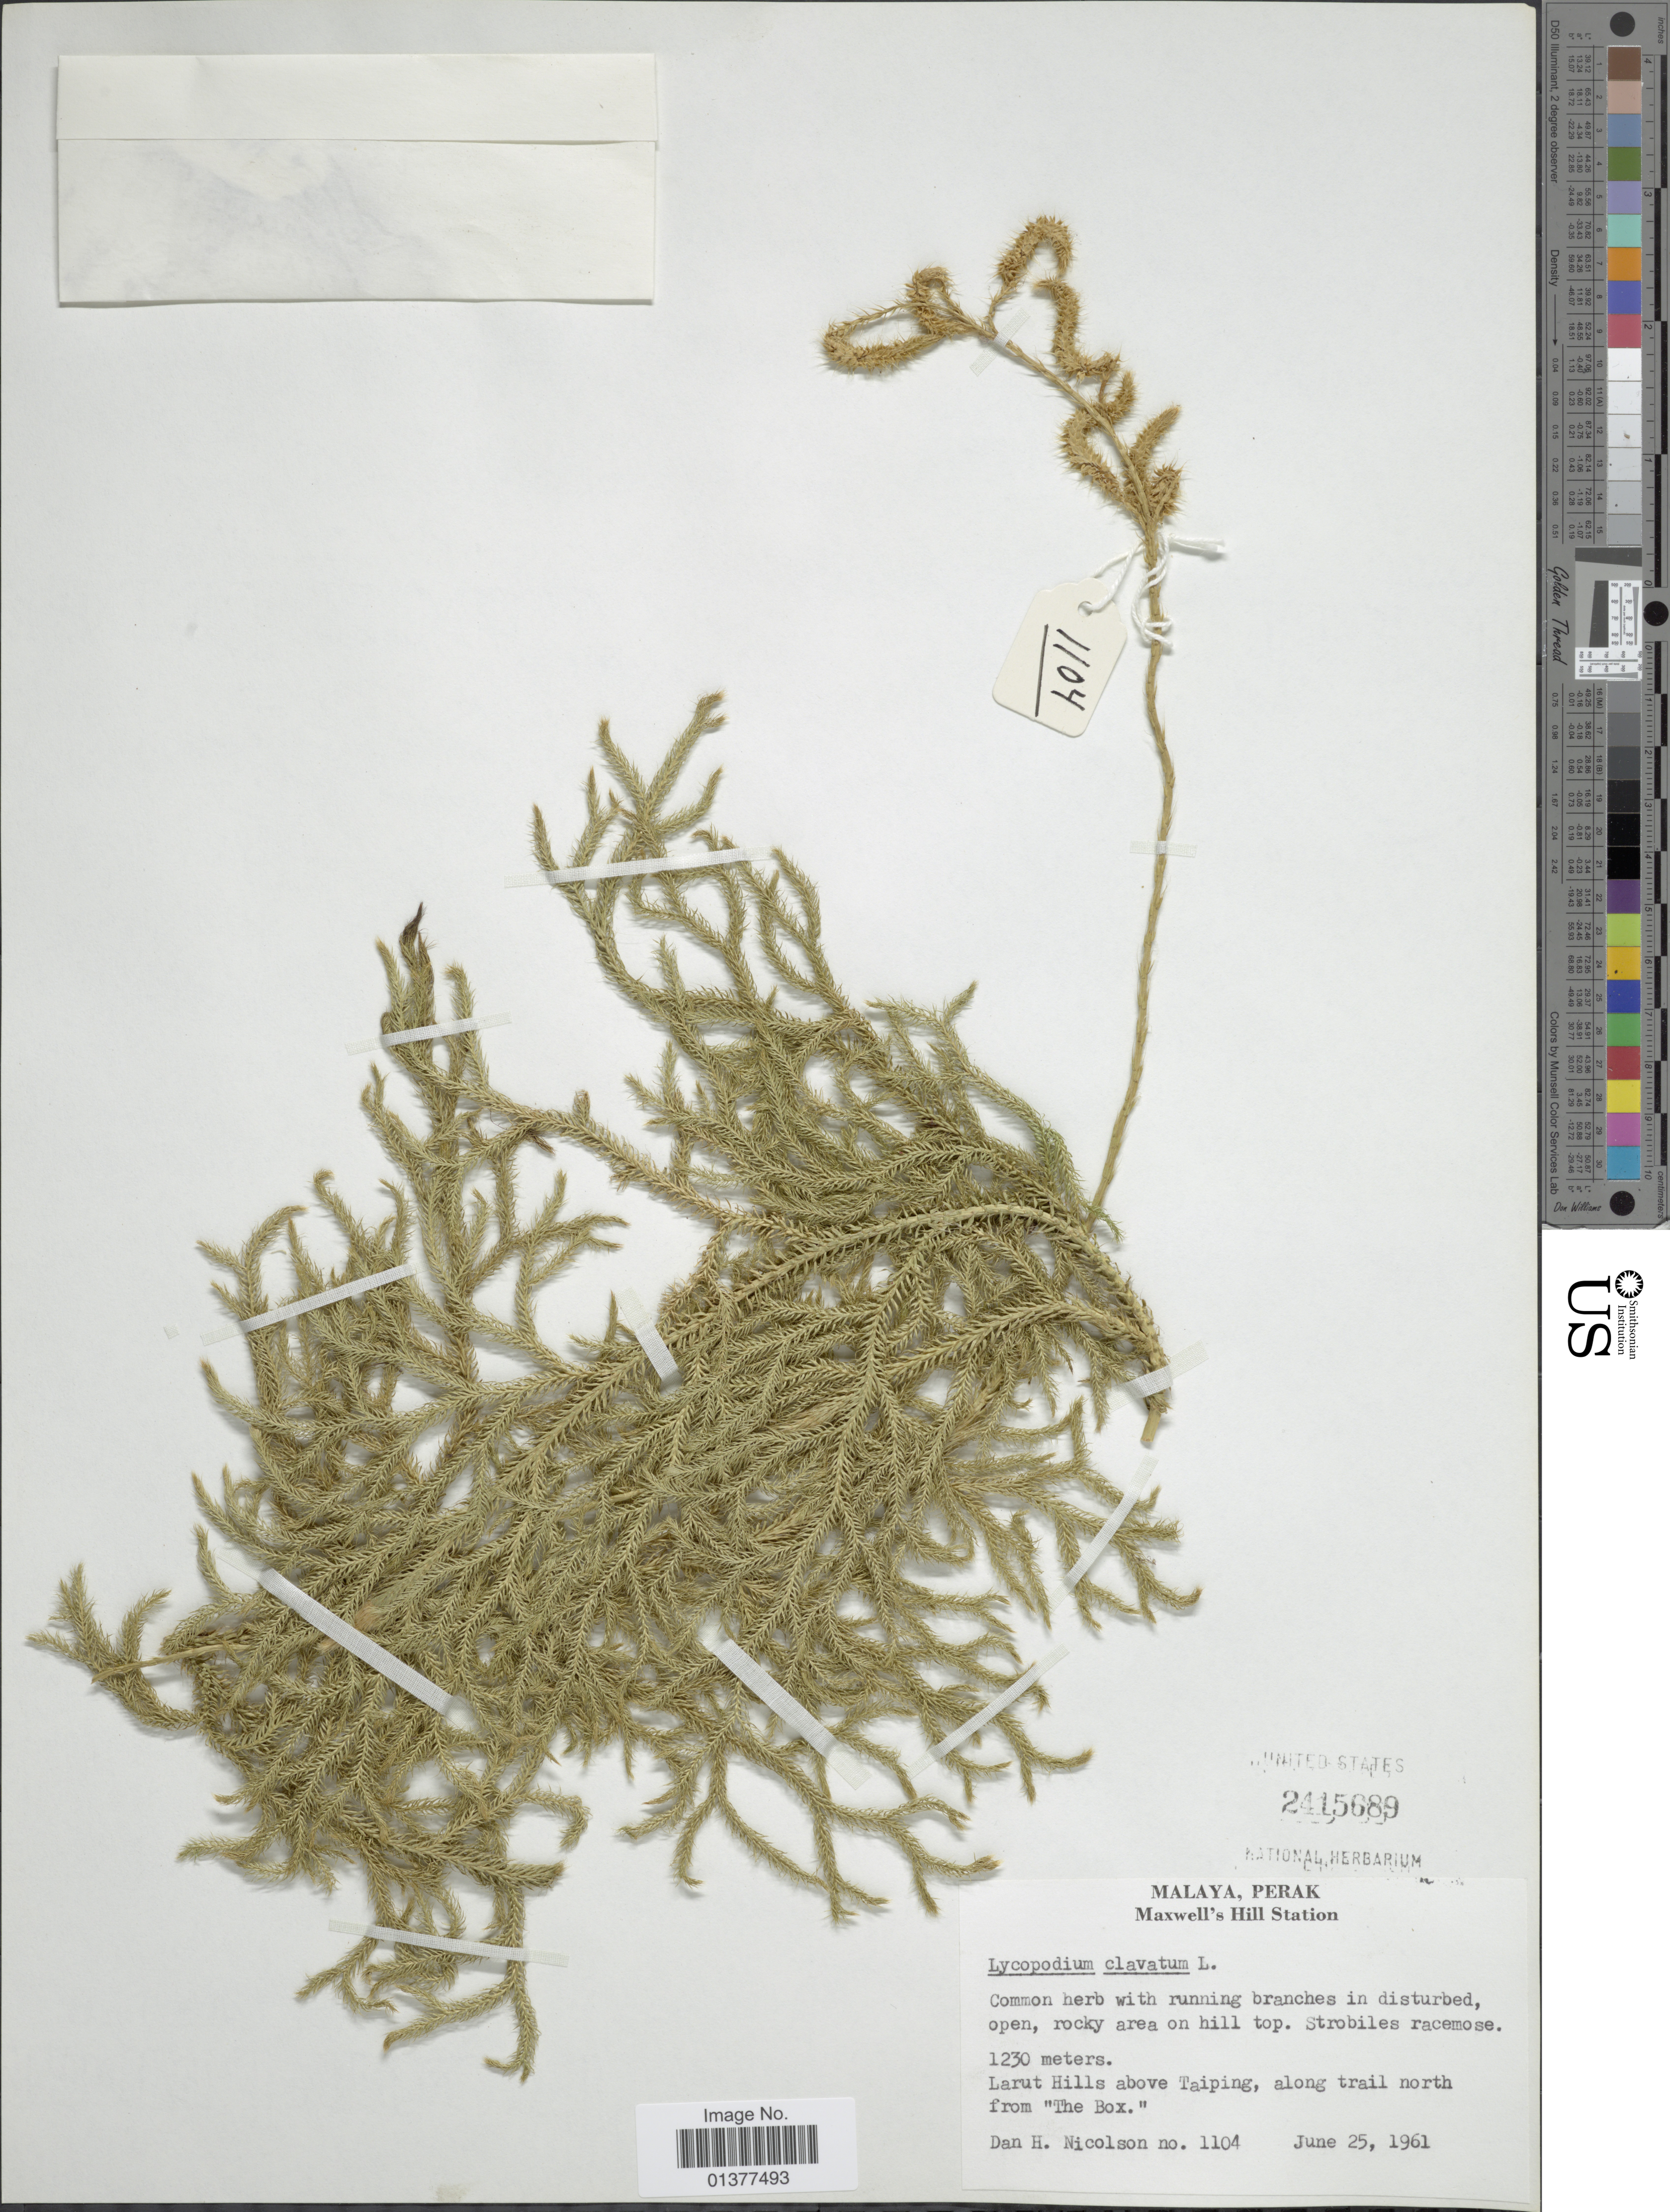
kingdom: Plantae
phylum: Tracheophyta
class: Lycopodiopsida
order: Lycopodiales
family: Lycopodiaceae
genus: Lycopodium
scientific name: Lycopodium clavatum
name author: L.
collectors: D. H. Nicolson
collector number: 1104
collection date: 1961-06-25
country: Malaysia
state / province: Perak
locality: Maxwell's Hill Station, Larut hills above Taiping, along trail north from "The Box"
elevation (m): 1230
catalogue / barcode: US 2415689